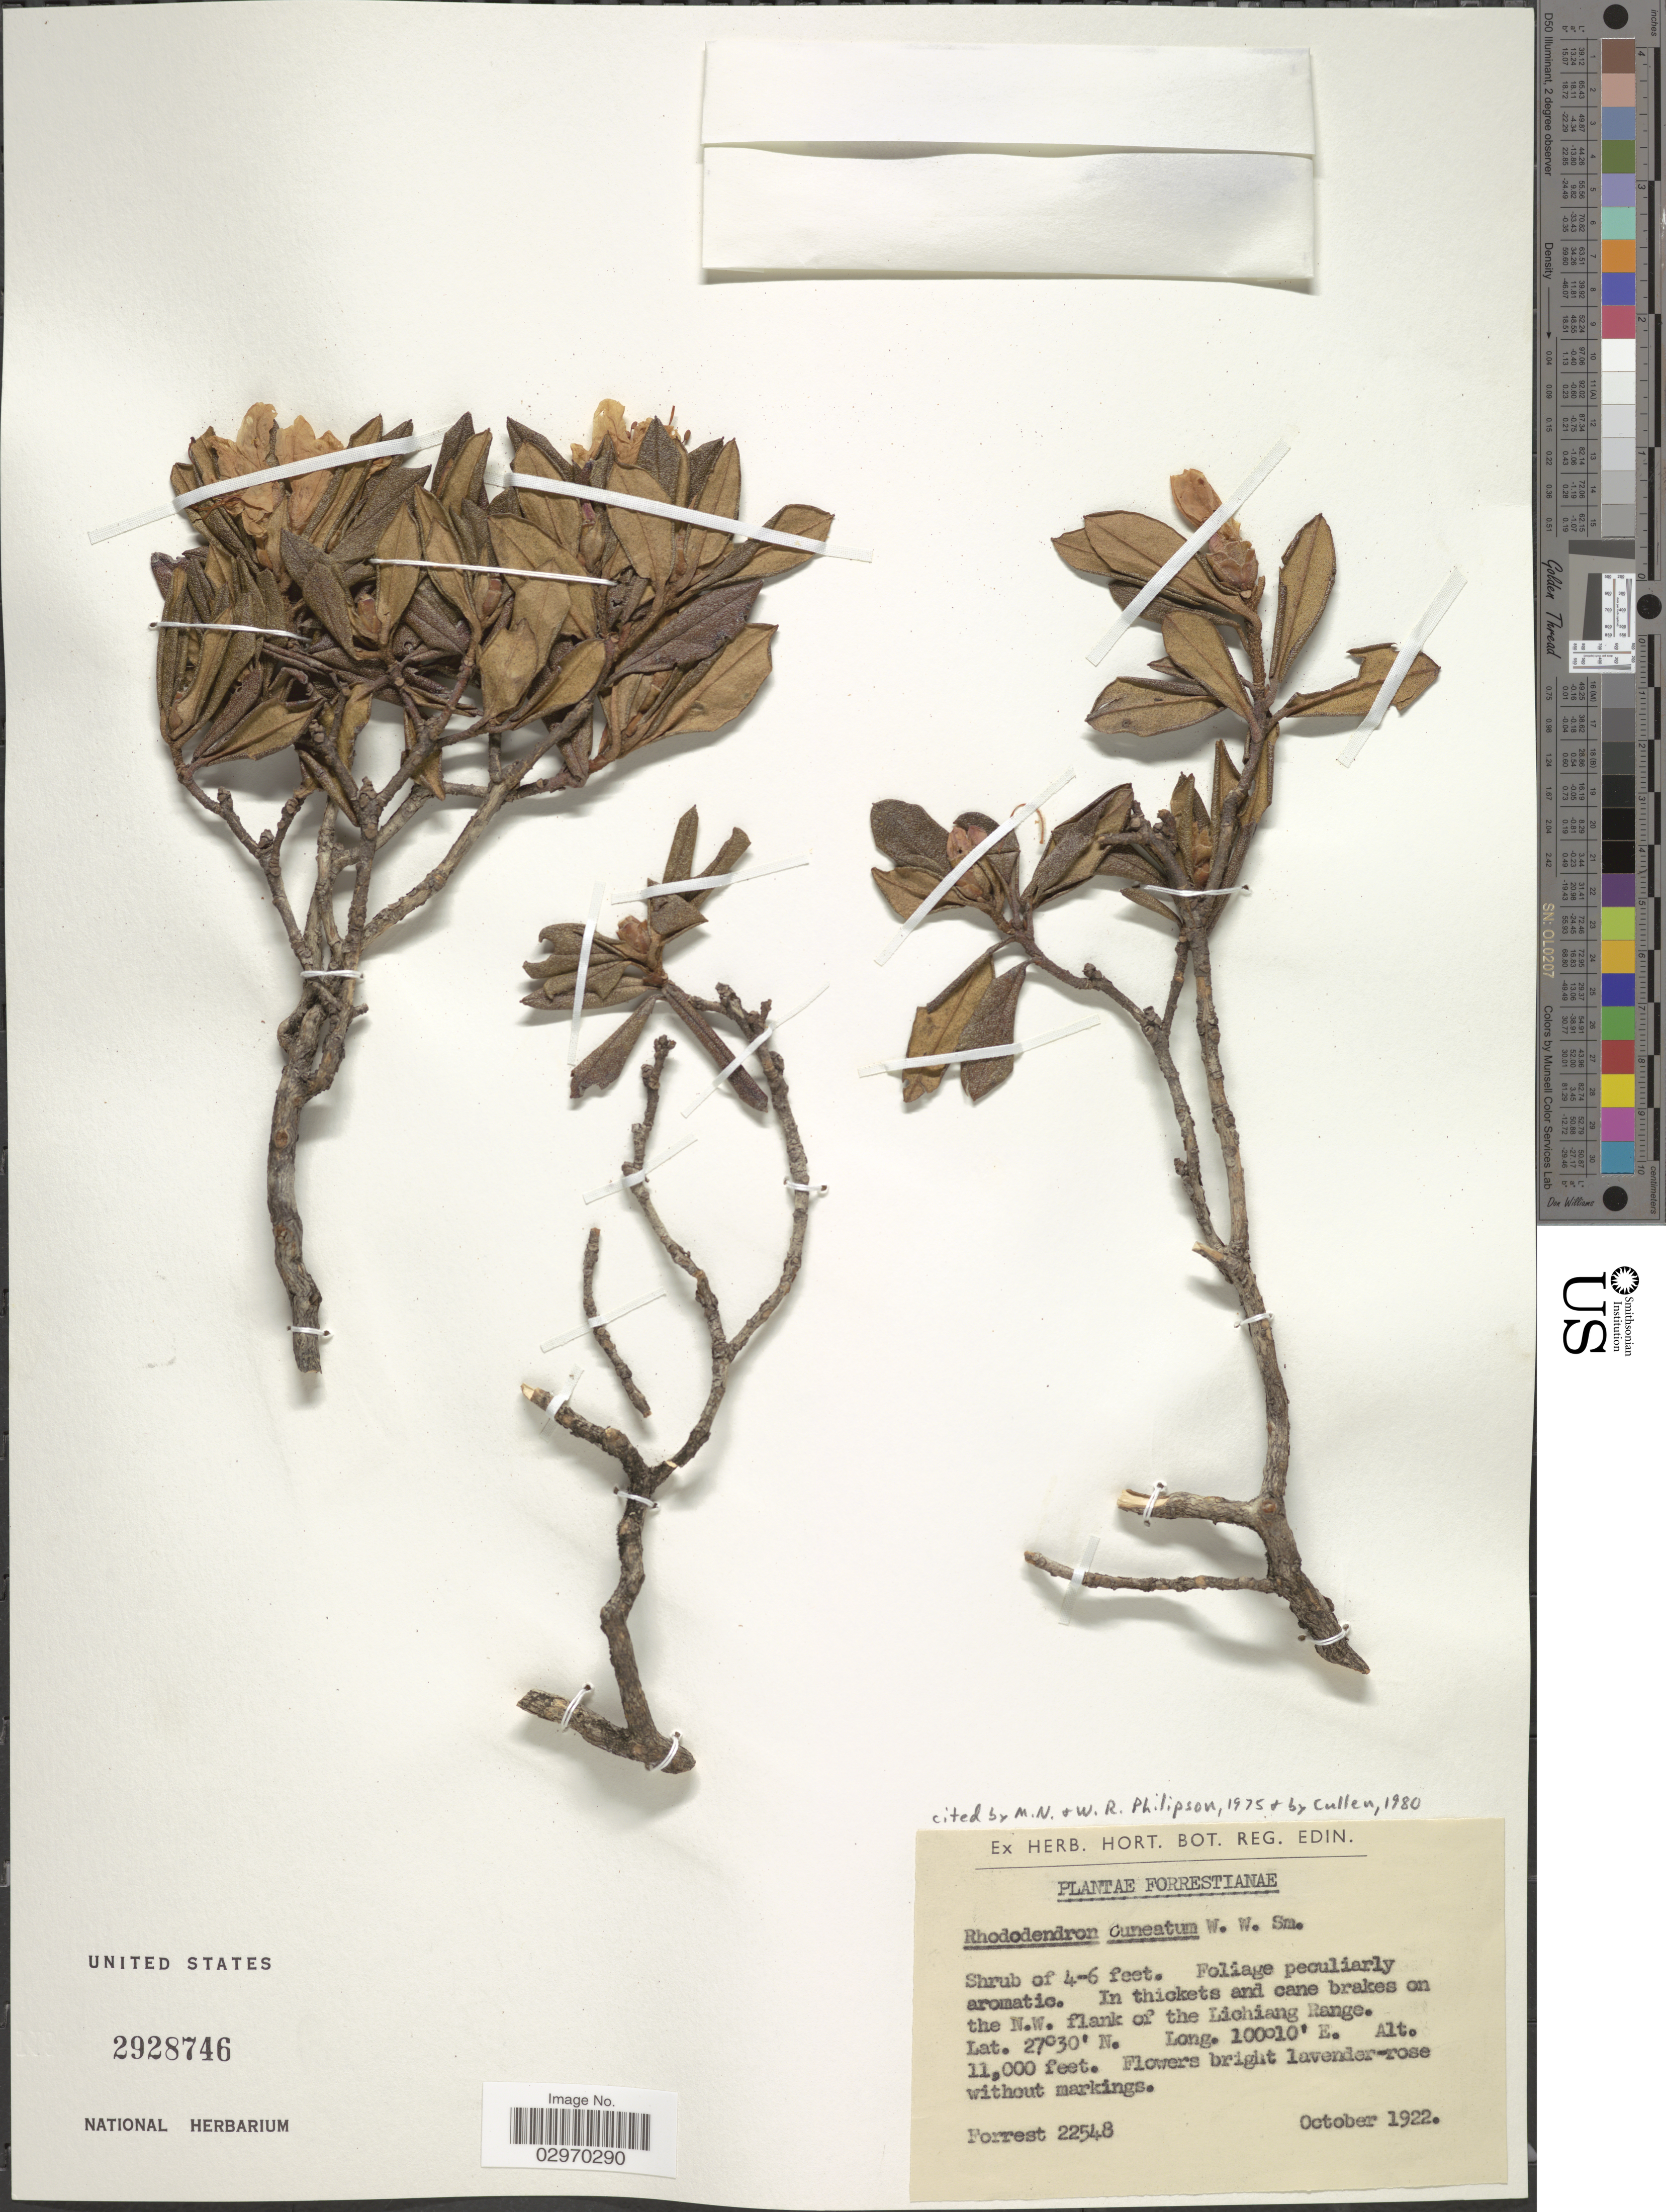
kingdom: Plantae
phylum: Tracheophyta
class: Magnoliopsida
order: Ericales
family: Ericaceae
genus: Rhododendron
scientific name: Rhododendron cuneatum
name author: W.W. Sm.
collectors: -. Forrest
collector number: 22548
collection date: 1922-10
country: China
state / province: Yunnan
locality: In thickets and cane brakes on N.W. flank of the Lichiang Range.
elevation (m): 3353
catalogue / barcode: US 2928746